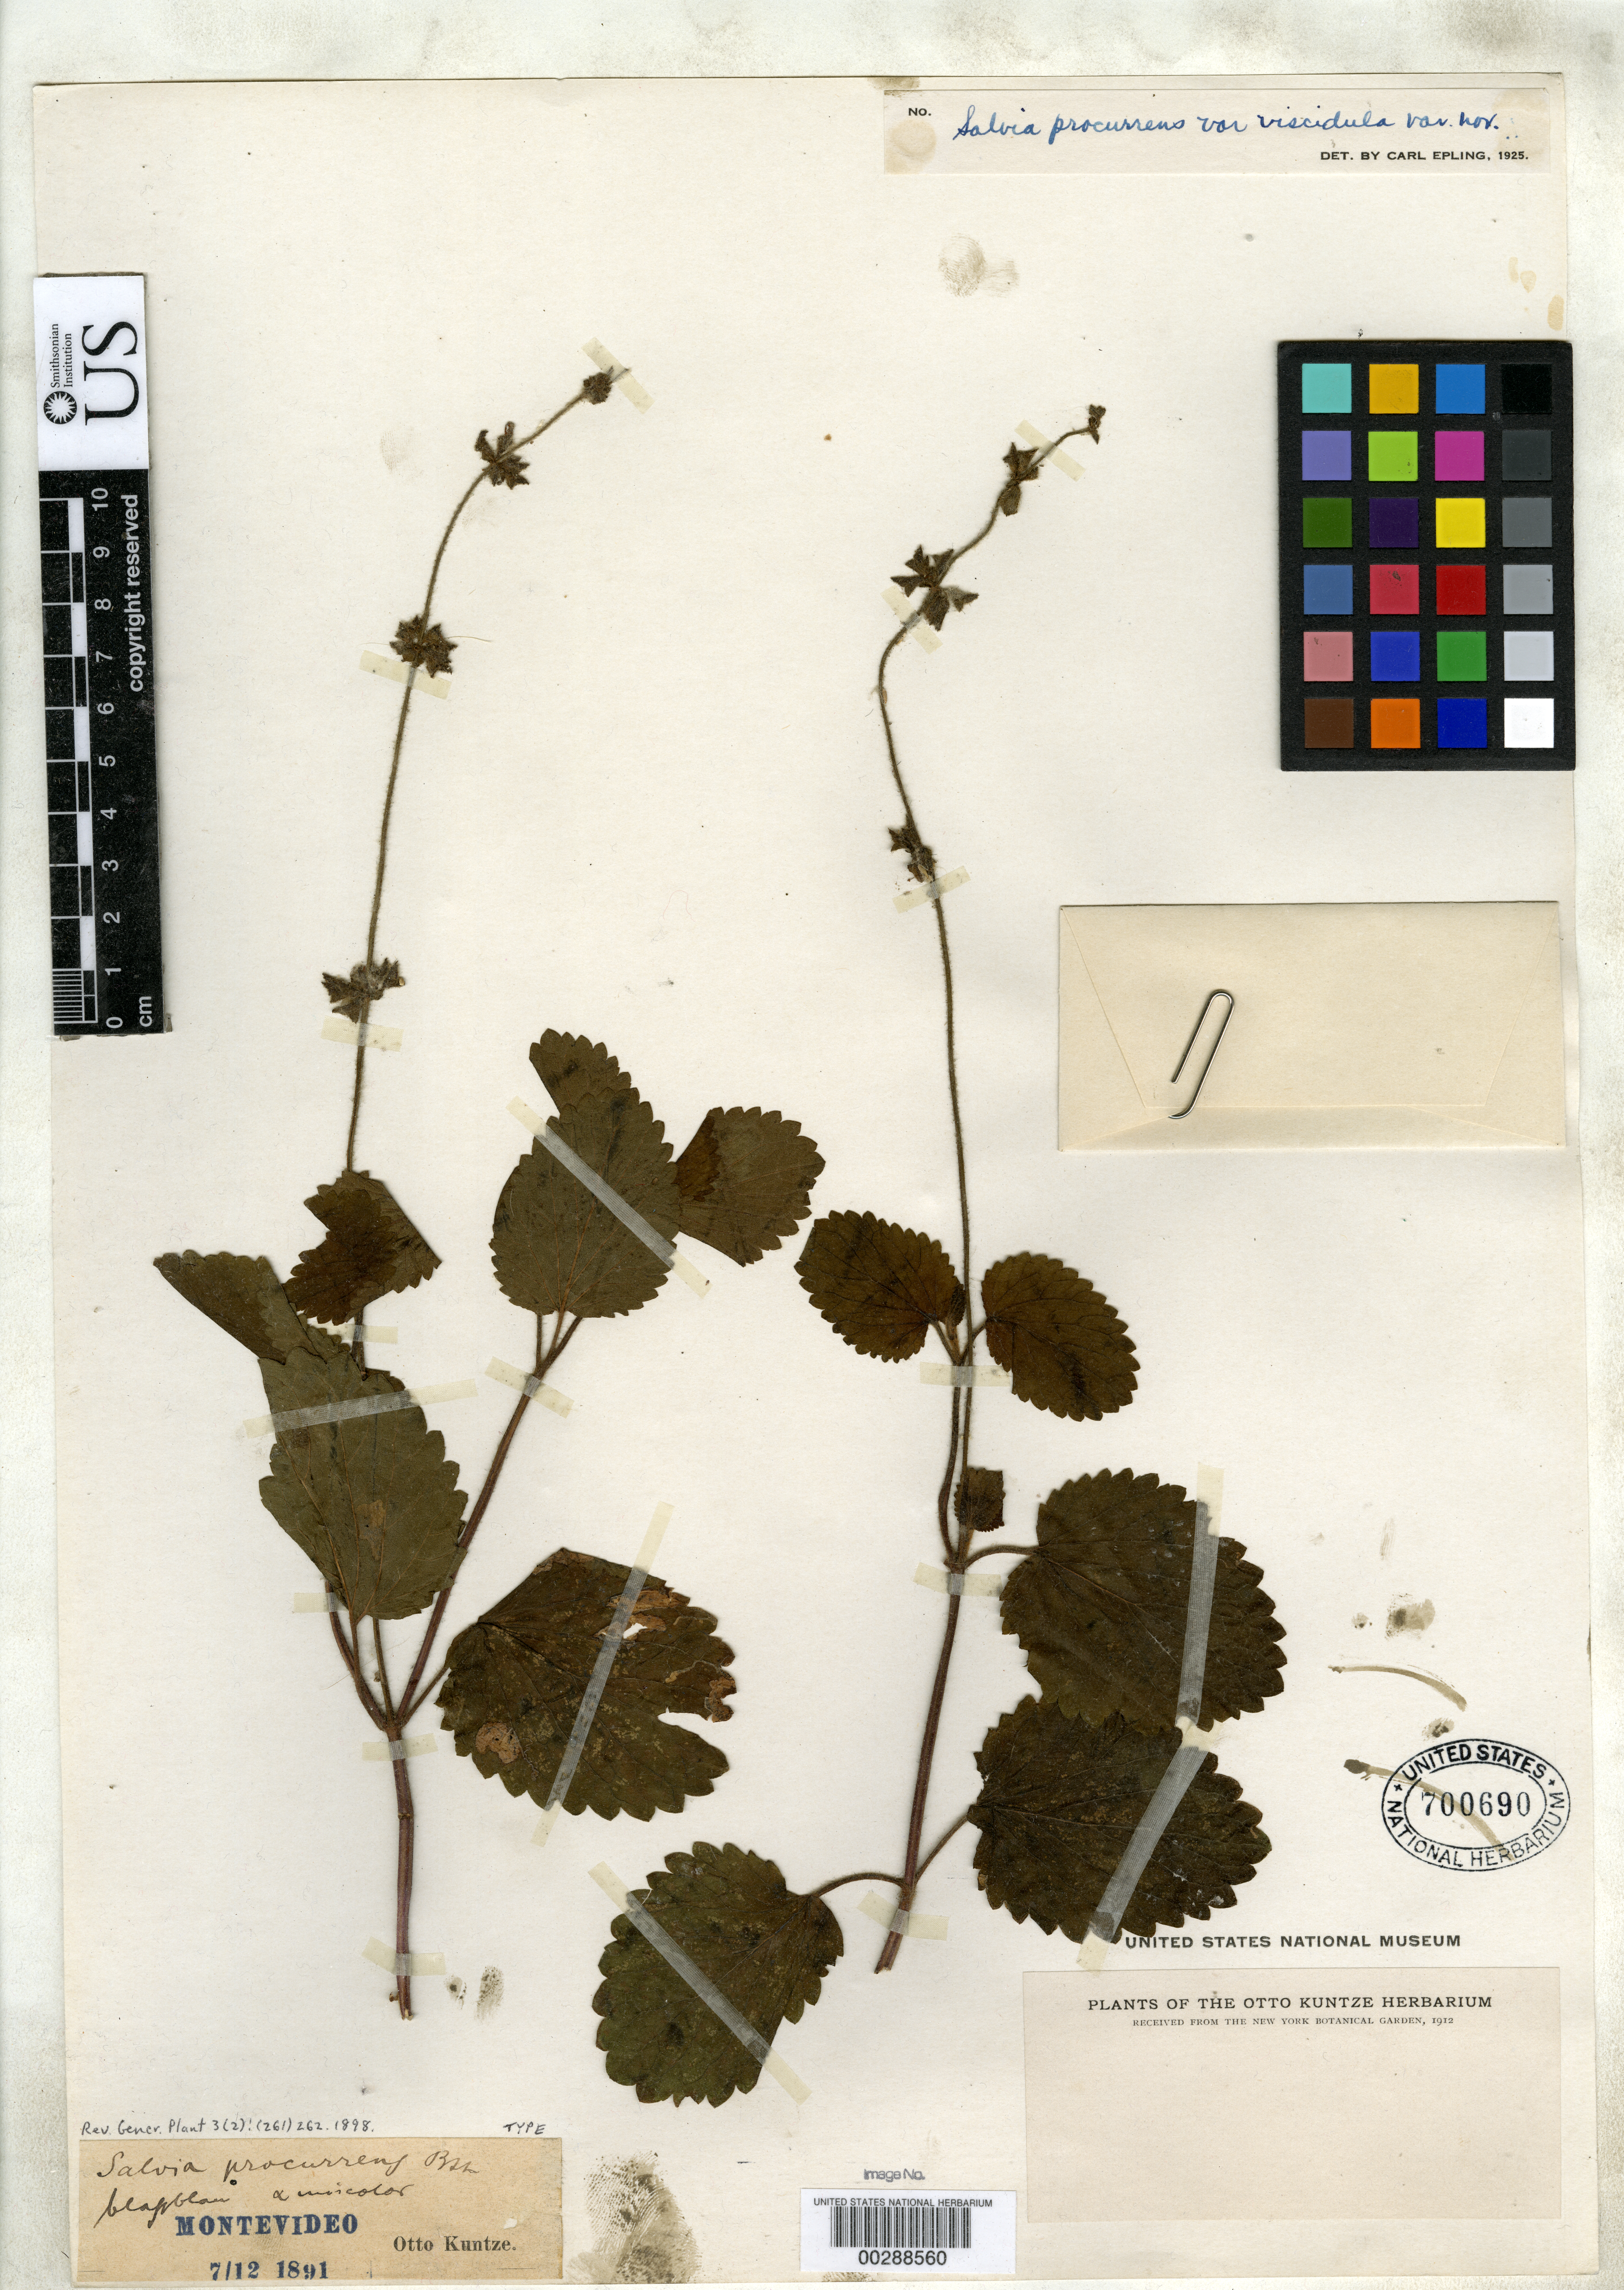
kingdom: Plantae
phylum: Tracheophyta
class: Magnoliopsida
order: Lamiales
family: Lamiaceae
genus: Salvia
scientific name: Salvia procurrens var. unicolor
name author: Kuntze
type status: Isotype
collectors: C.E.O. Kuntze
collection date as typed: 07 Dec 1891 or 12 Jul 1891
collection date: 1891-07-12 or 1891-12-07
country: Uruguay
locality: Montevideo.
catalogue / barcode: US 700690